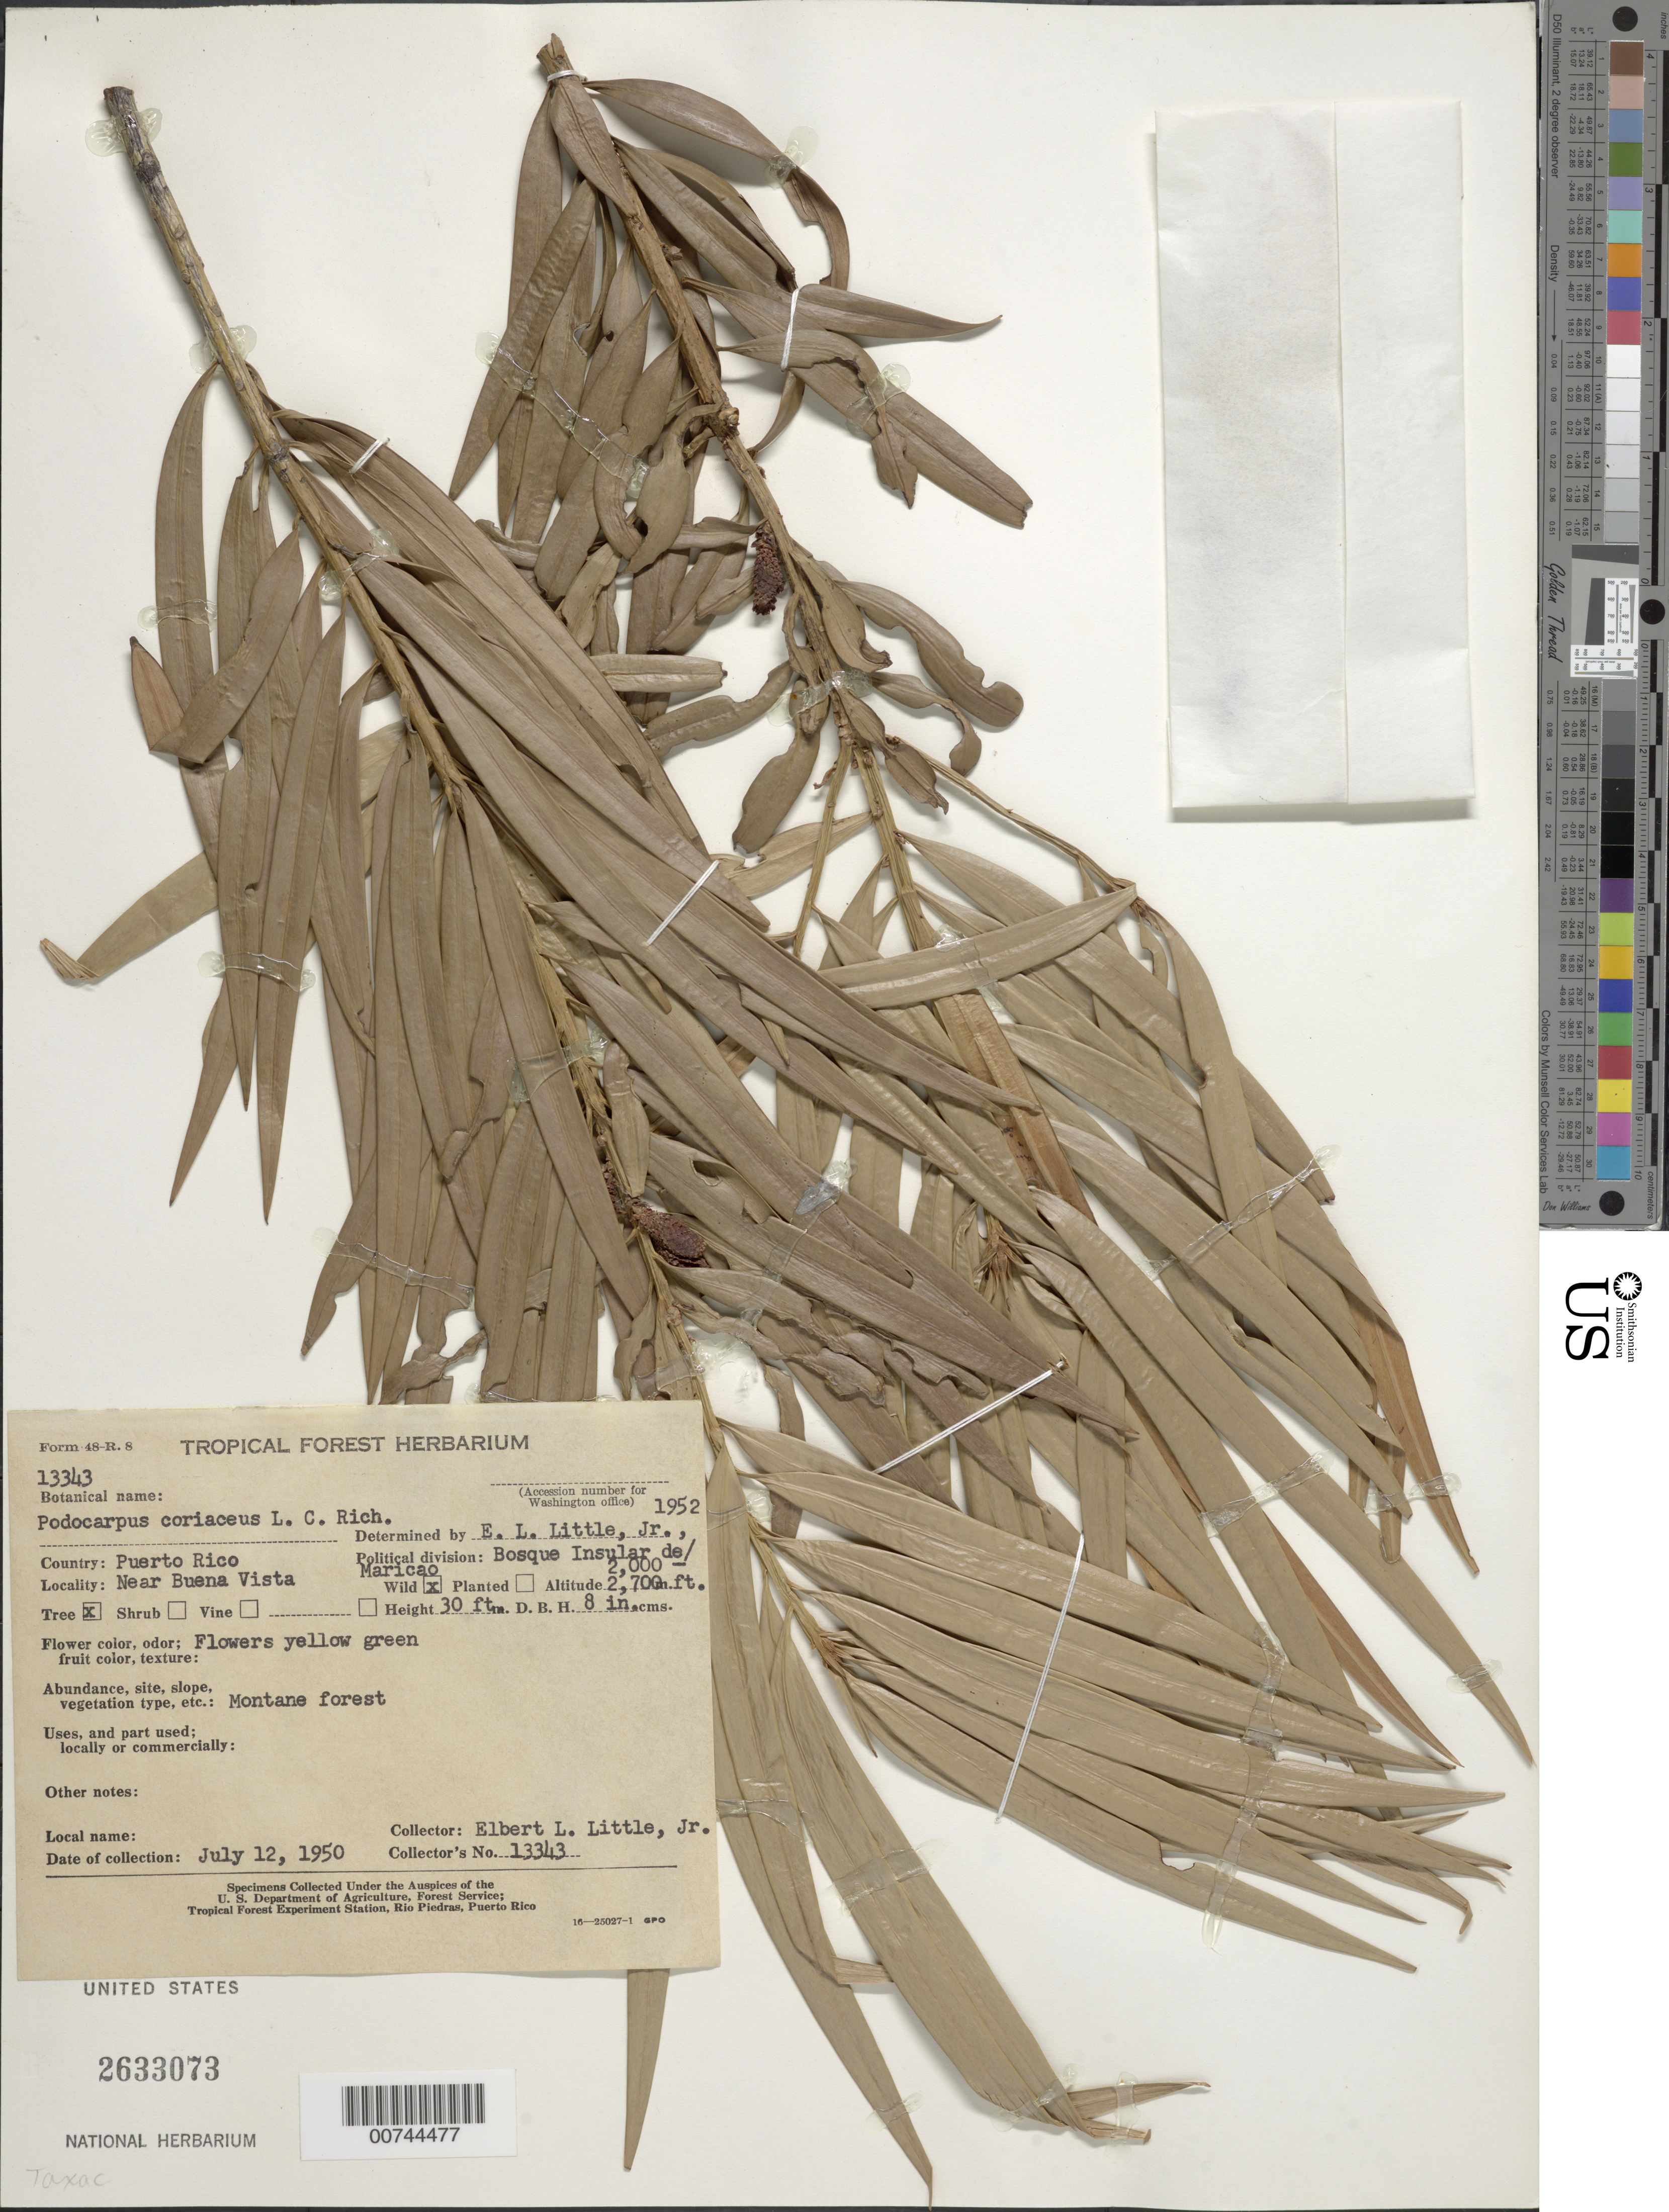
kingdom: Plantae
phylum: Tracheophyta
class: Pinopsida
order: Pinales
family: Podocarpaceae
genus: Podocarpus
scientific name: Podocarpus coriaceus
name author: Rich. & A. Rich.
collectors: E. L. Little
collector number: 13343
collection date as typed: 12 Jul 1950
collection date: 1950-07-12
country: Puerto Rico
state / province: Maricao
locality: Bosque Insular de Maricao, near Buena Vista.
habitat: Montane forest.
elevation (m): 610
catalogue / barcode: US 2633073